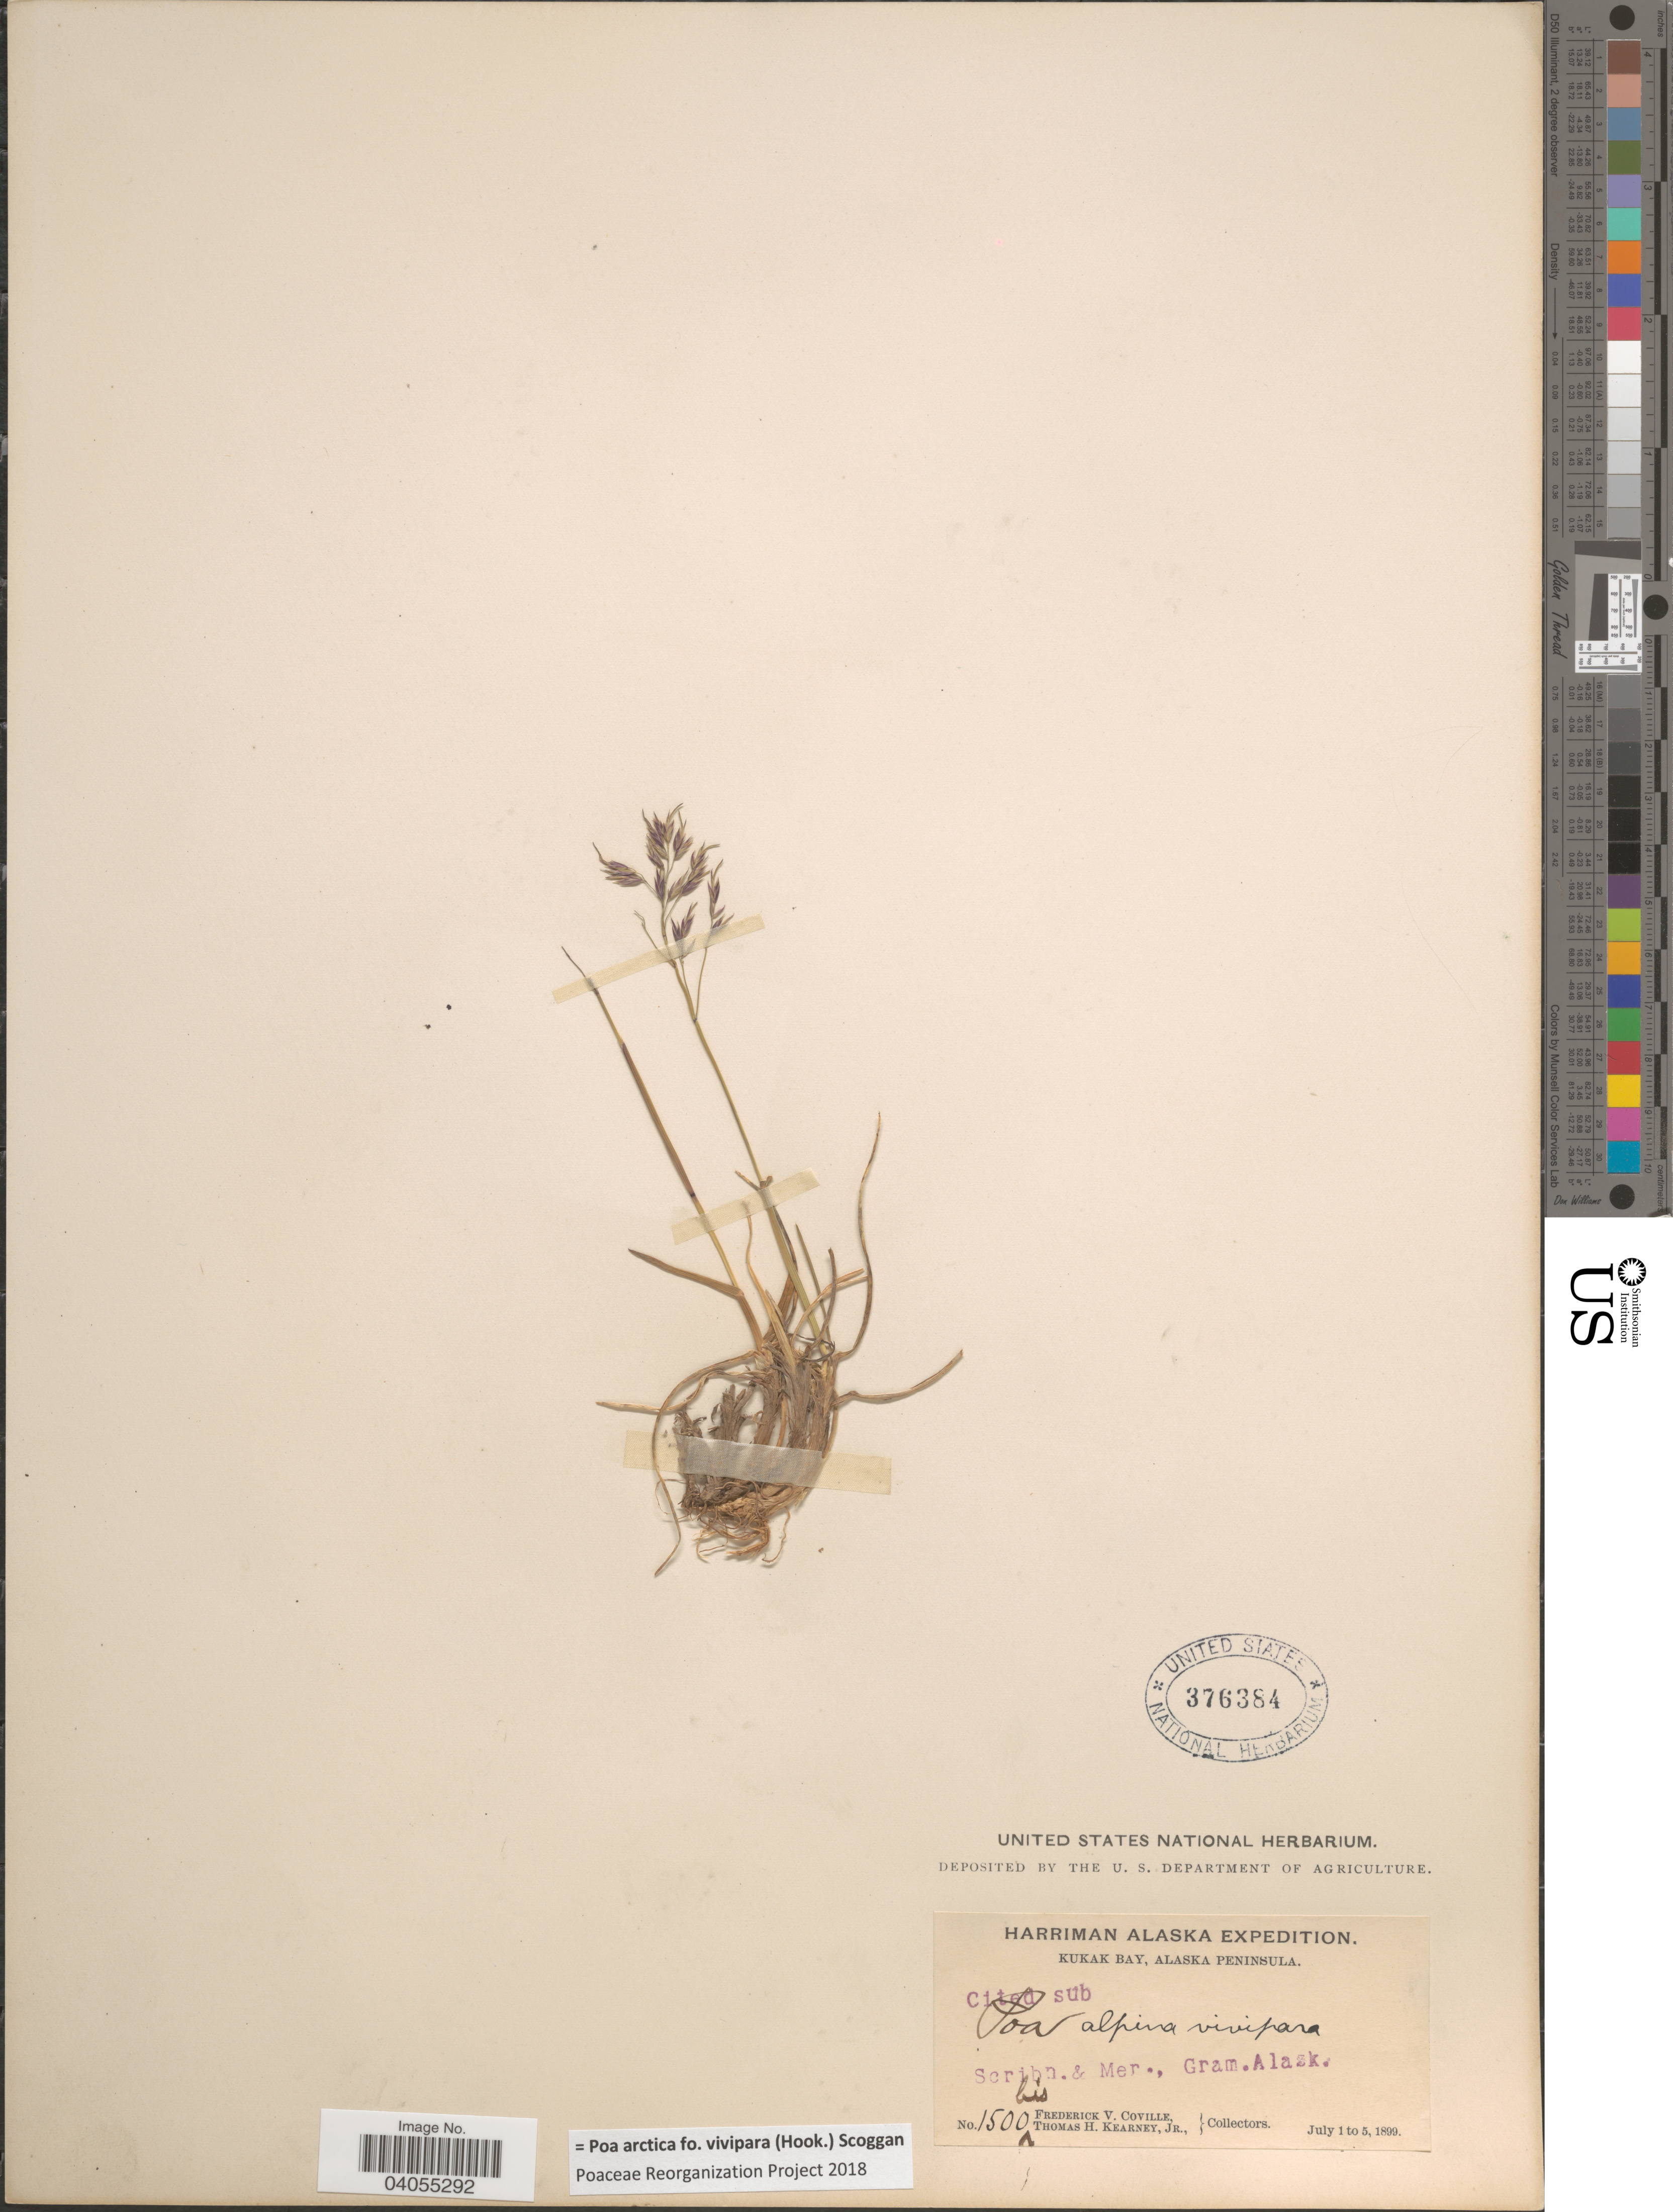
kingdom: Plantae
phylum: Tracheophyta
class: Liliopsida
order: Poales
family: Poaceae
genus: Poa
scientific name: Poa arctica f. vivipara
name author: (Hook.) Scoggan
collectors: F. V. Coville & T. H. Kearney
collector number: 1500bis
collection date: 1899-07-01/1899-07-05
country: United States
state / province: Alaska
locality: Kukak Bay, Alaska Peninsula.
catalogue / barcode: US 376384